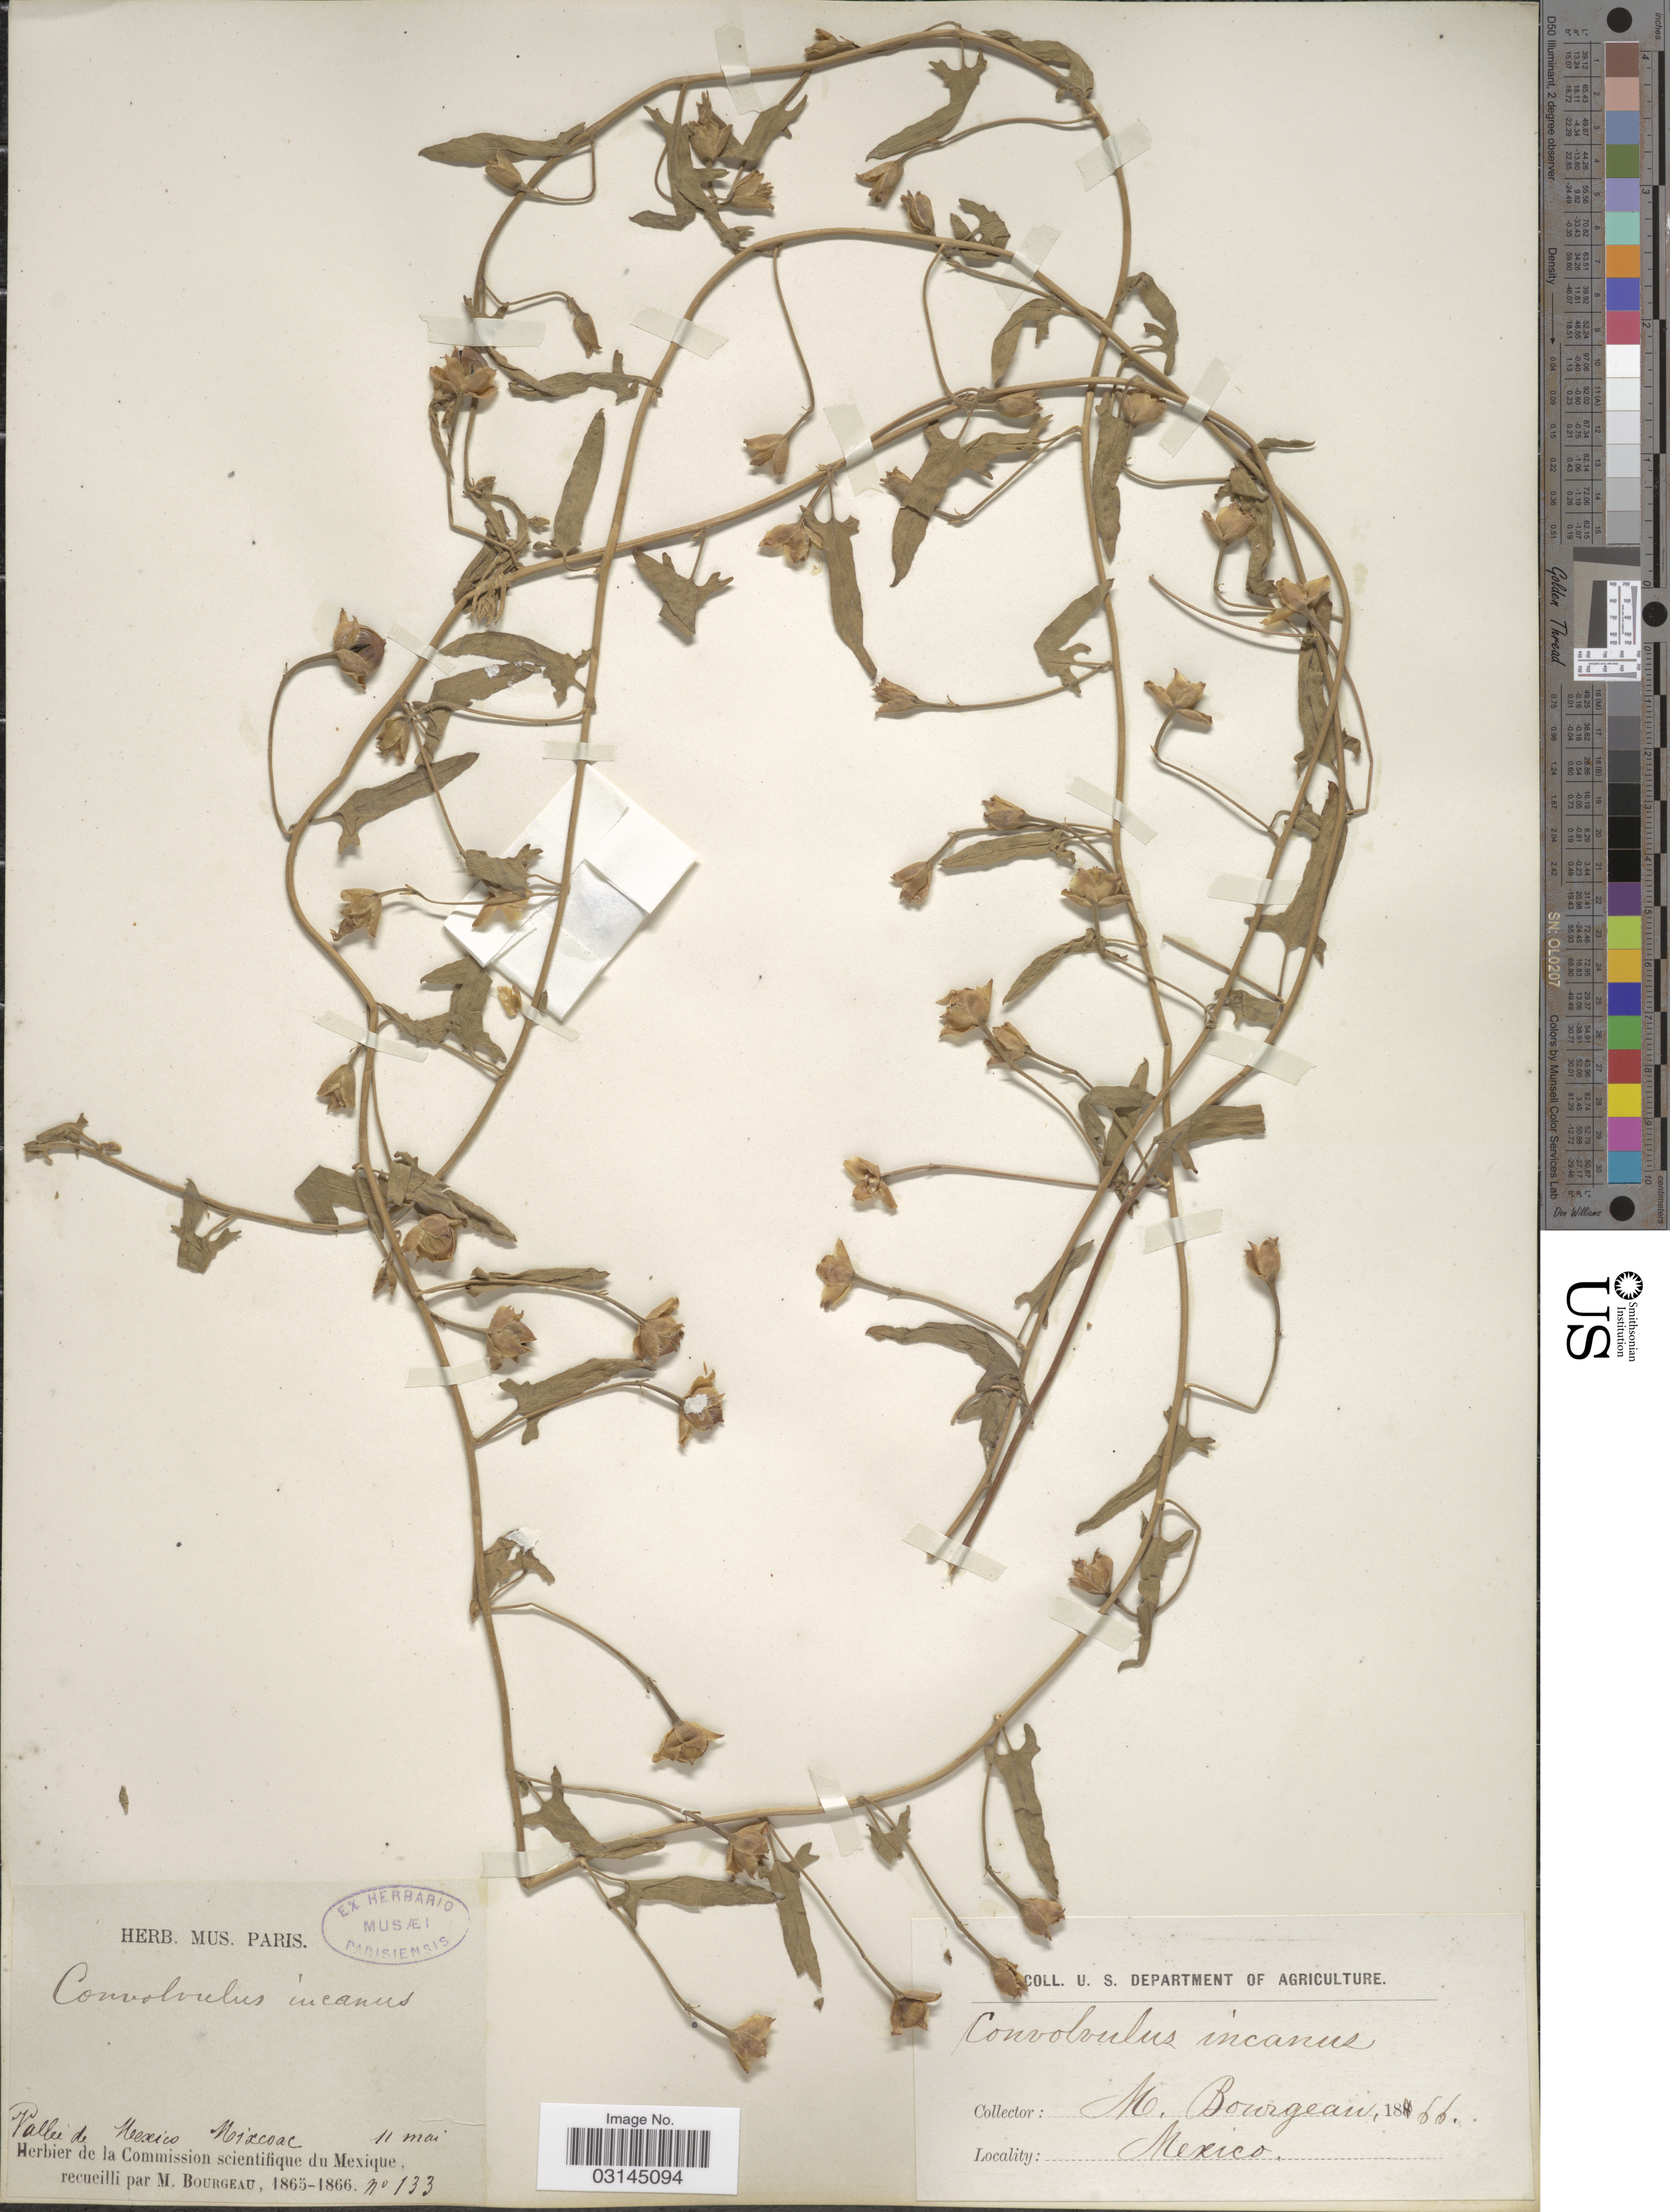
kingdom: Plantae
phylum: Tracheophyta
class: Magnoliopsida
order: Solanales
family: Convolvulaceae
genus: Convolvulus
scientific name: Convolvulus incanus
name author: Vahl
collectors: M. Borgeau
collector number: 133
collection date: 1866-05-11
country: Mexico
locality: Vallee de Mexico.